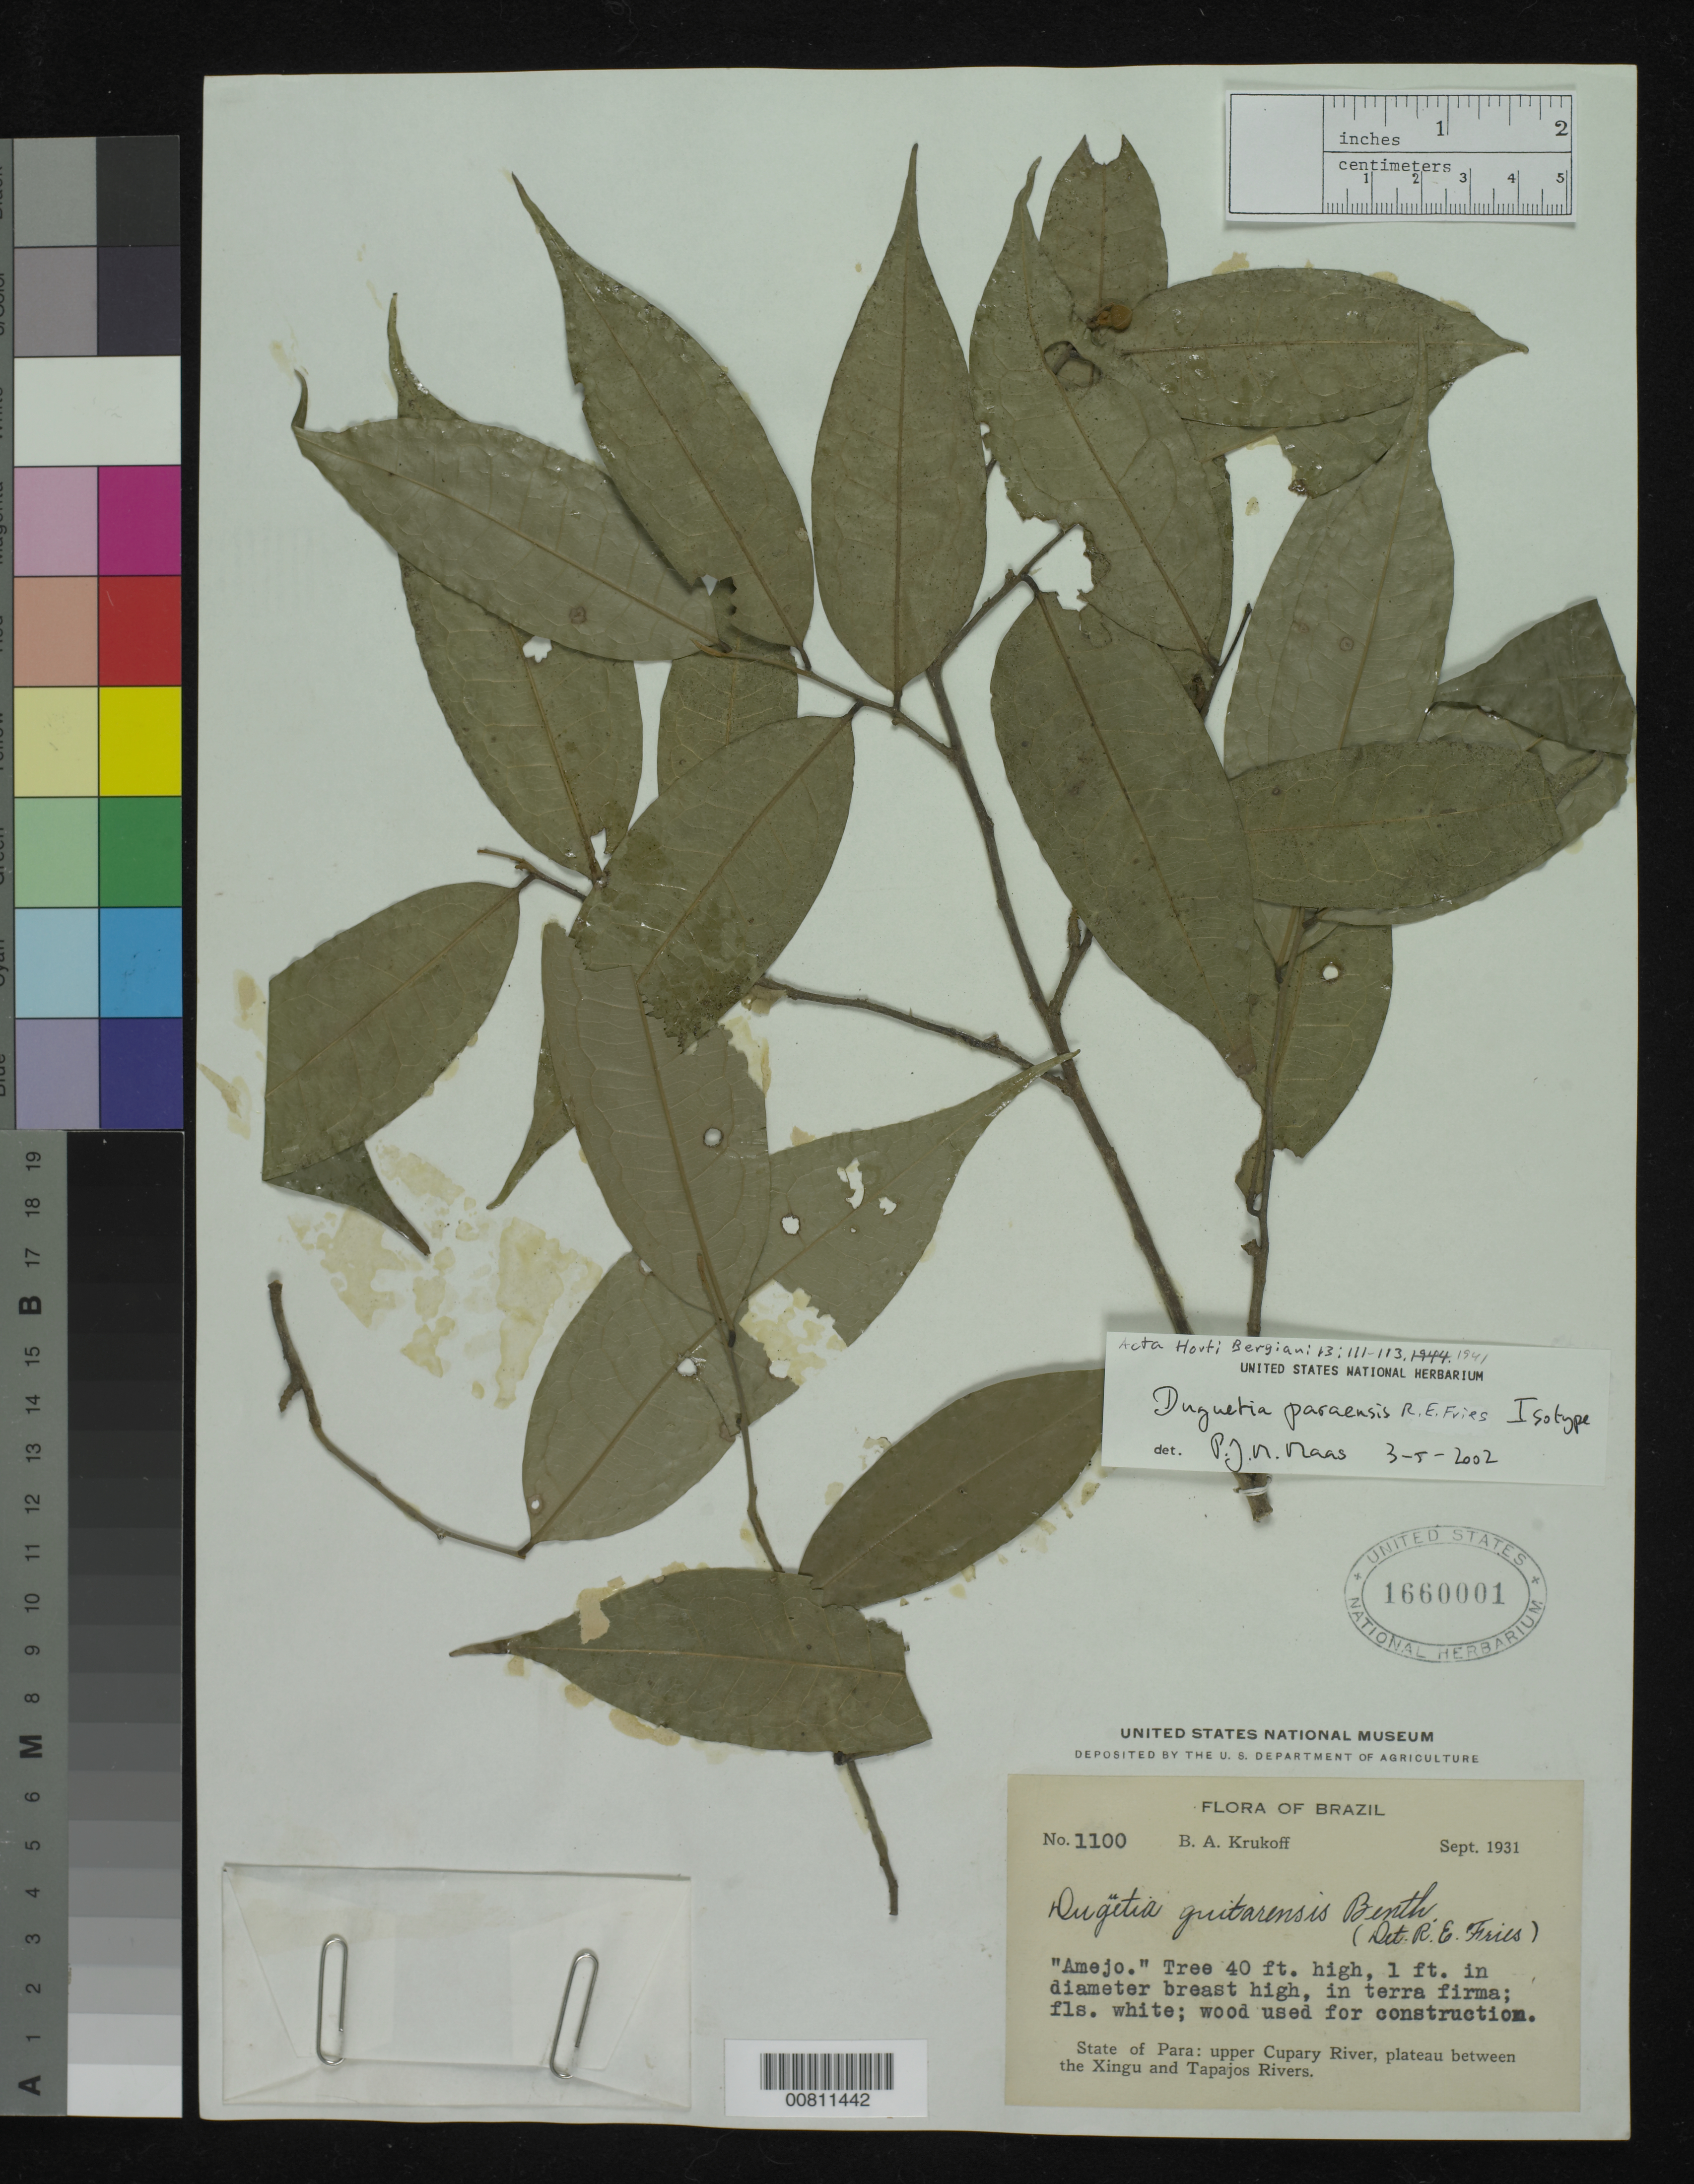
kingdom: Plantae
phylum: Tracheophyta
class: Magnoliopsida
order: Magnoliales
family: Annonaceae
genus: Duguetia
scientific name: Duguetia paraensis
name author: R.E. Fr.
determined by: Maas, Paul J. M.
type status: Isotype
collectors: B. A. Krukoff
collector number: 1100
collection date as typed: Sep 1931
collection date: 1931-09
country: Brazil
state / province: Pará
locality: State of Para: upper Cupary River, plateau between the Xingu and Tapajos rivers.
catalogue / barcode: US 1660001